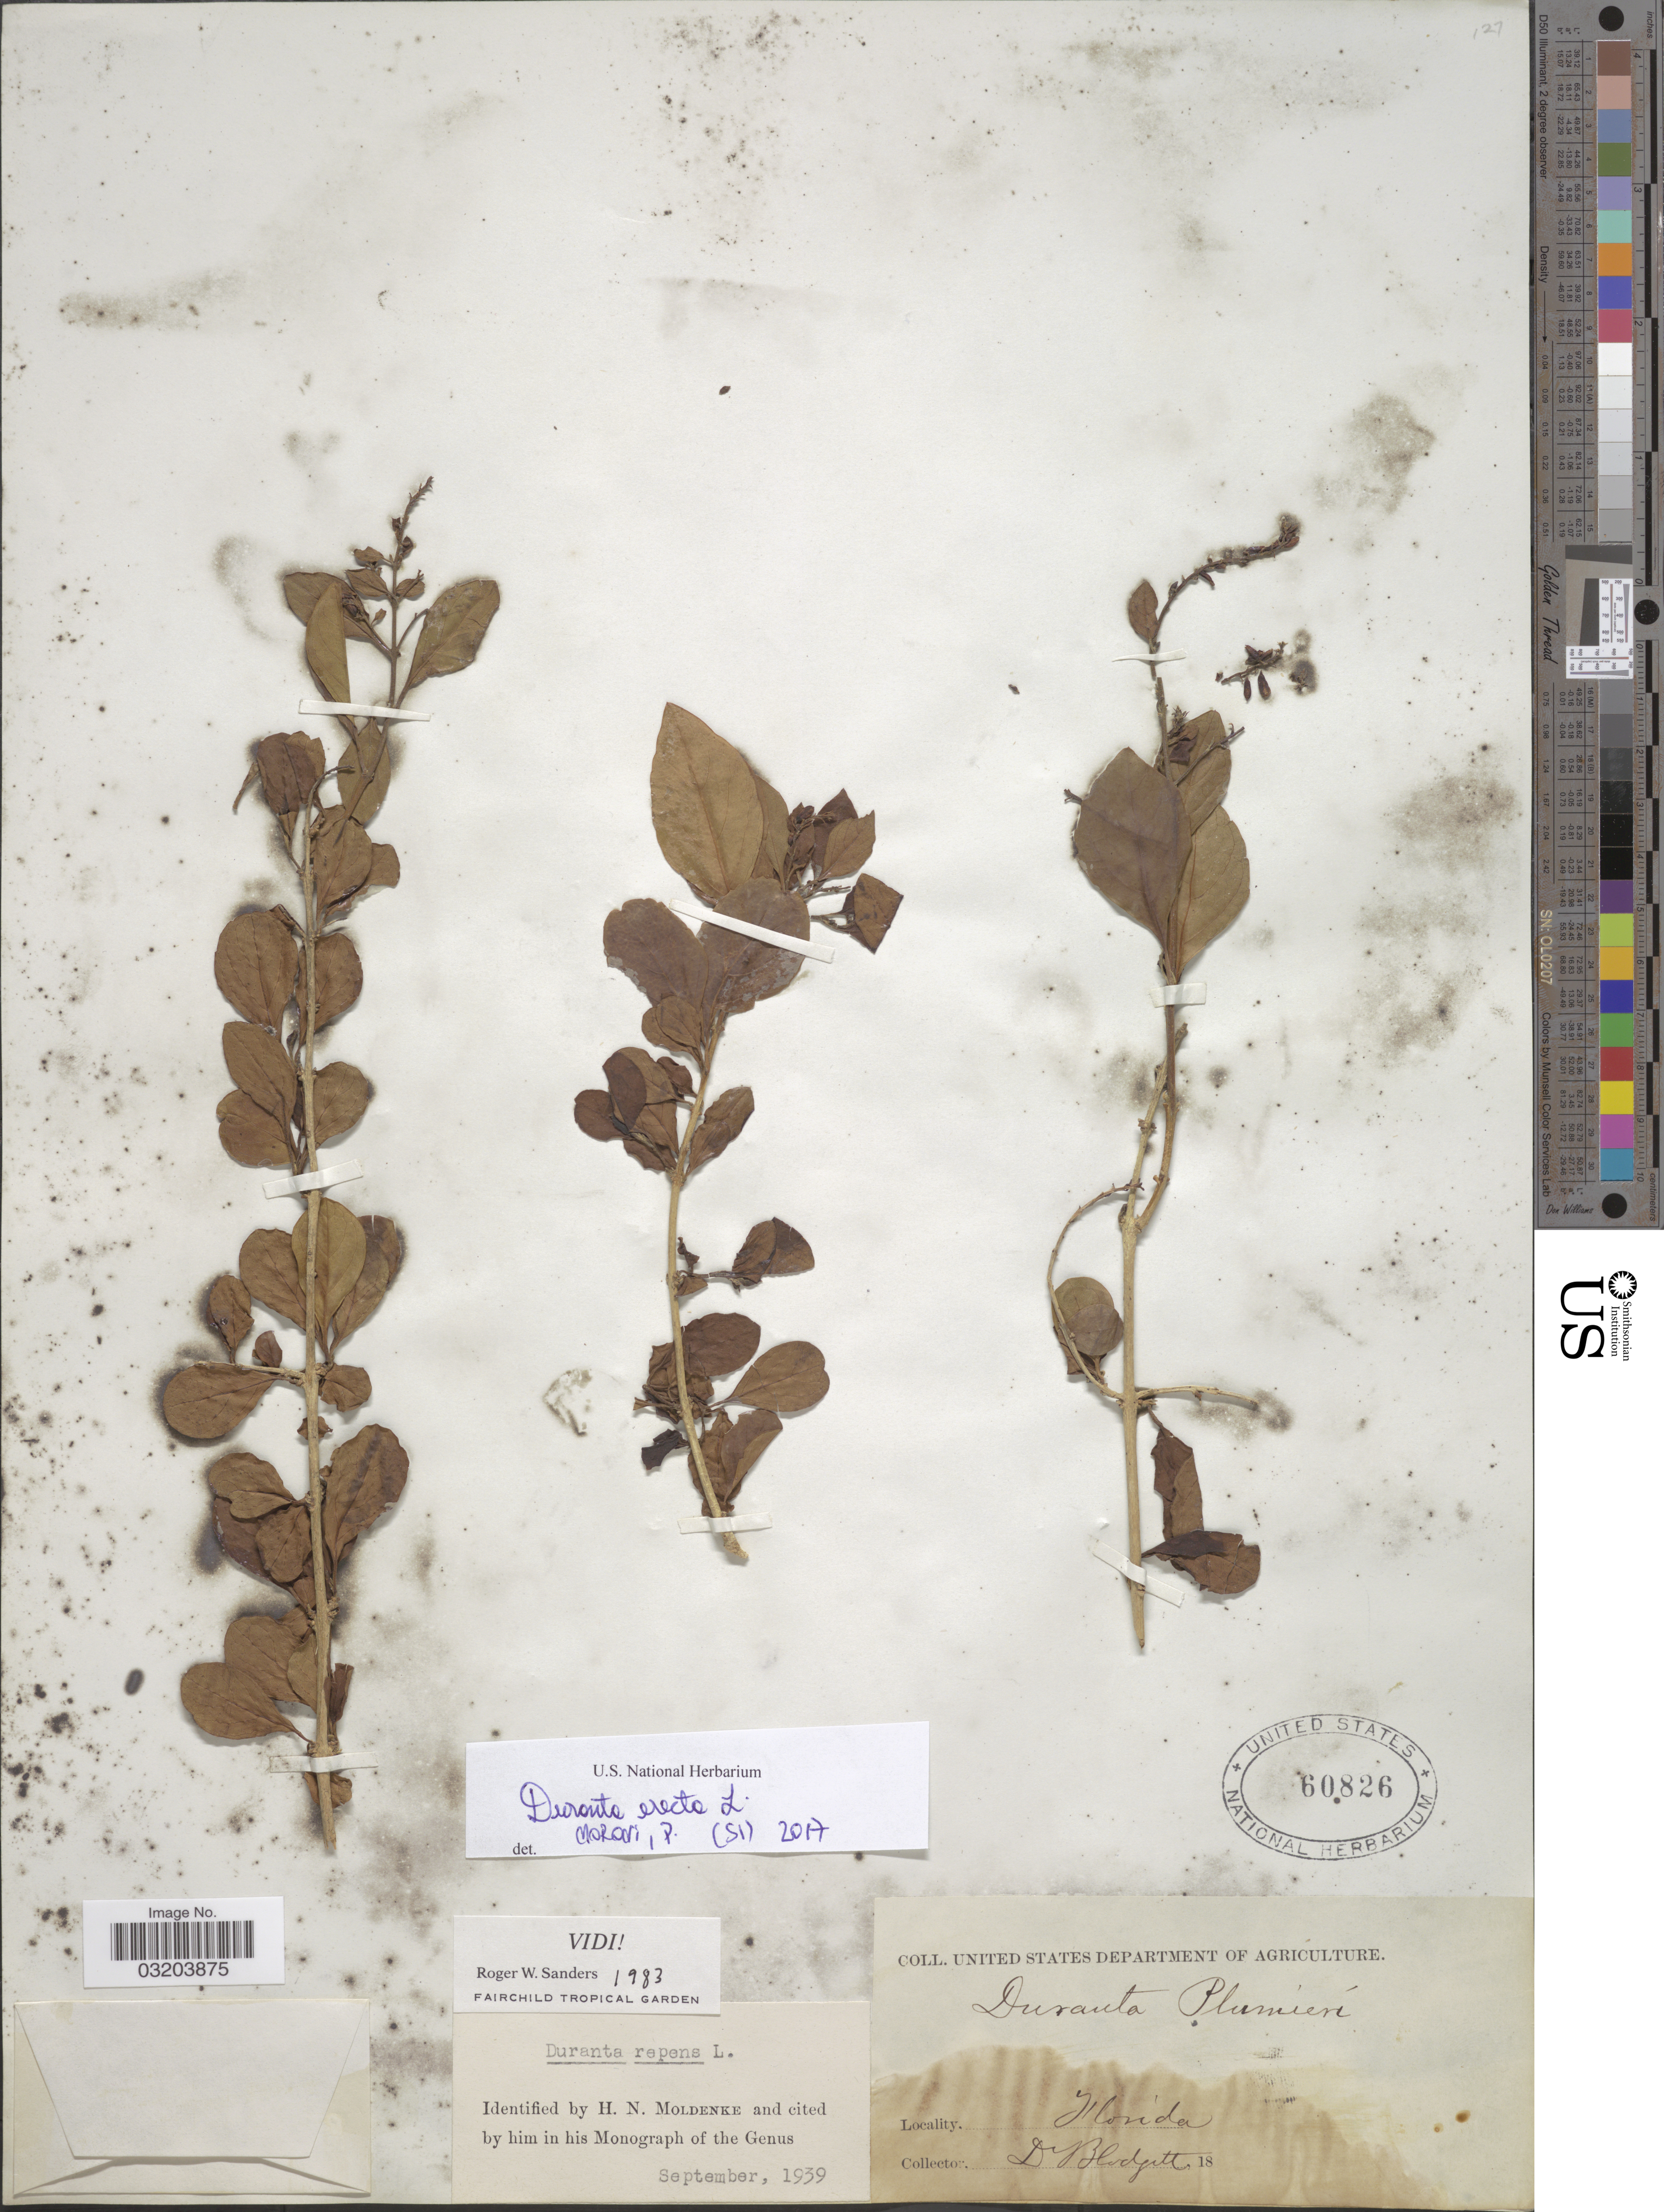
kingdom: Plantae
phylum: Tracheophyta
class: Magnoliopsida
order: Lamiales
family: Verbenaceae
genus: Duranta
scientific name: Duranta erecta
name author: L.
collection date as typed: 18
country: United States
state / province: Florida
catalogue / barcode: US 60826